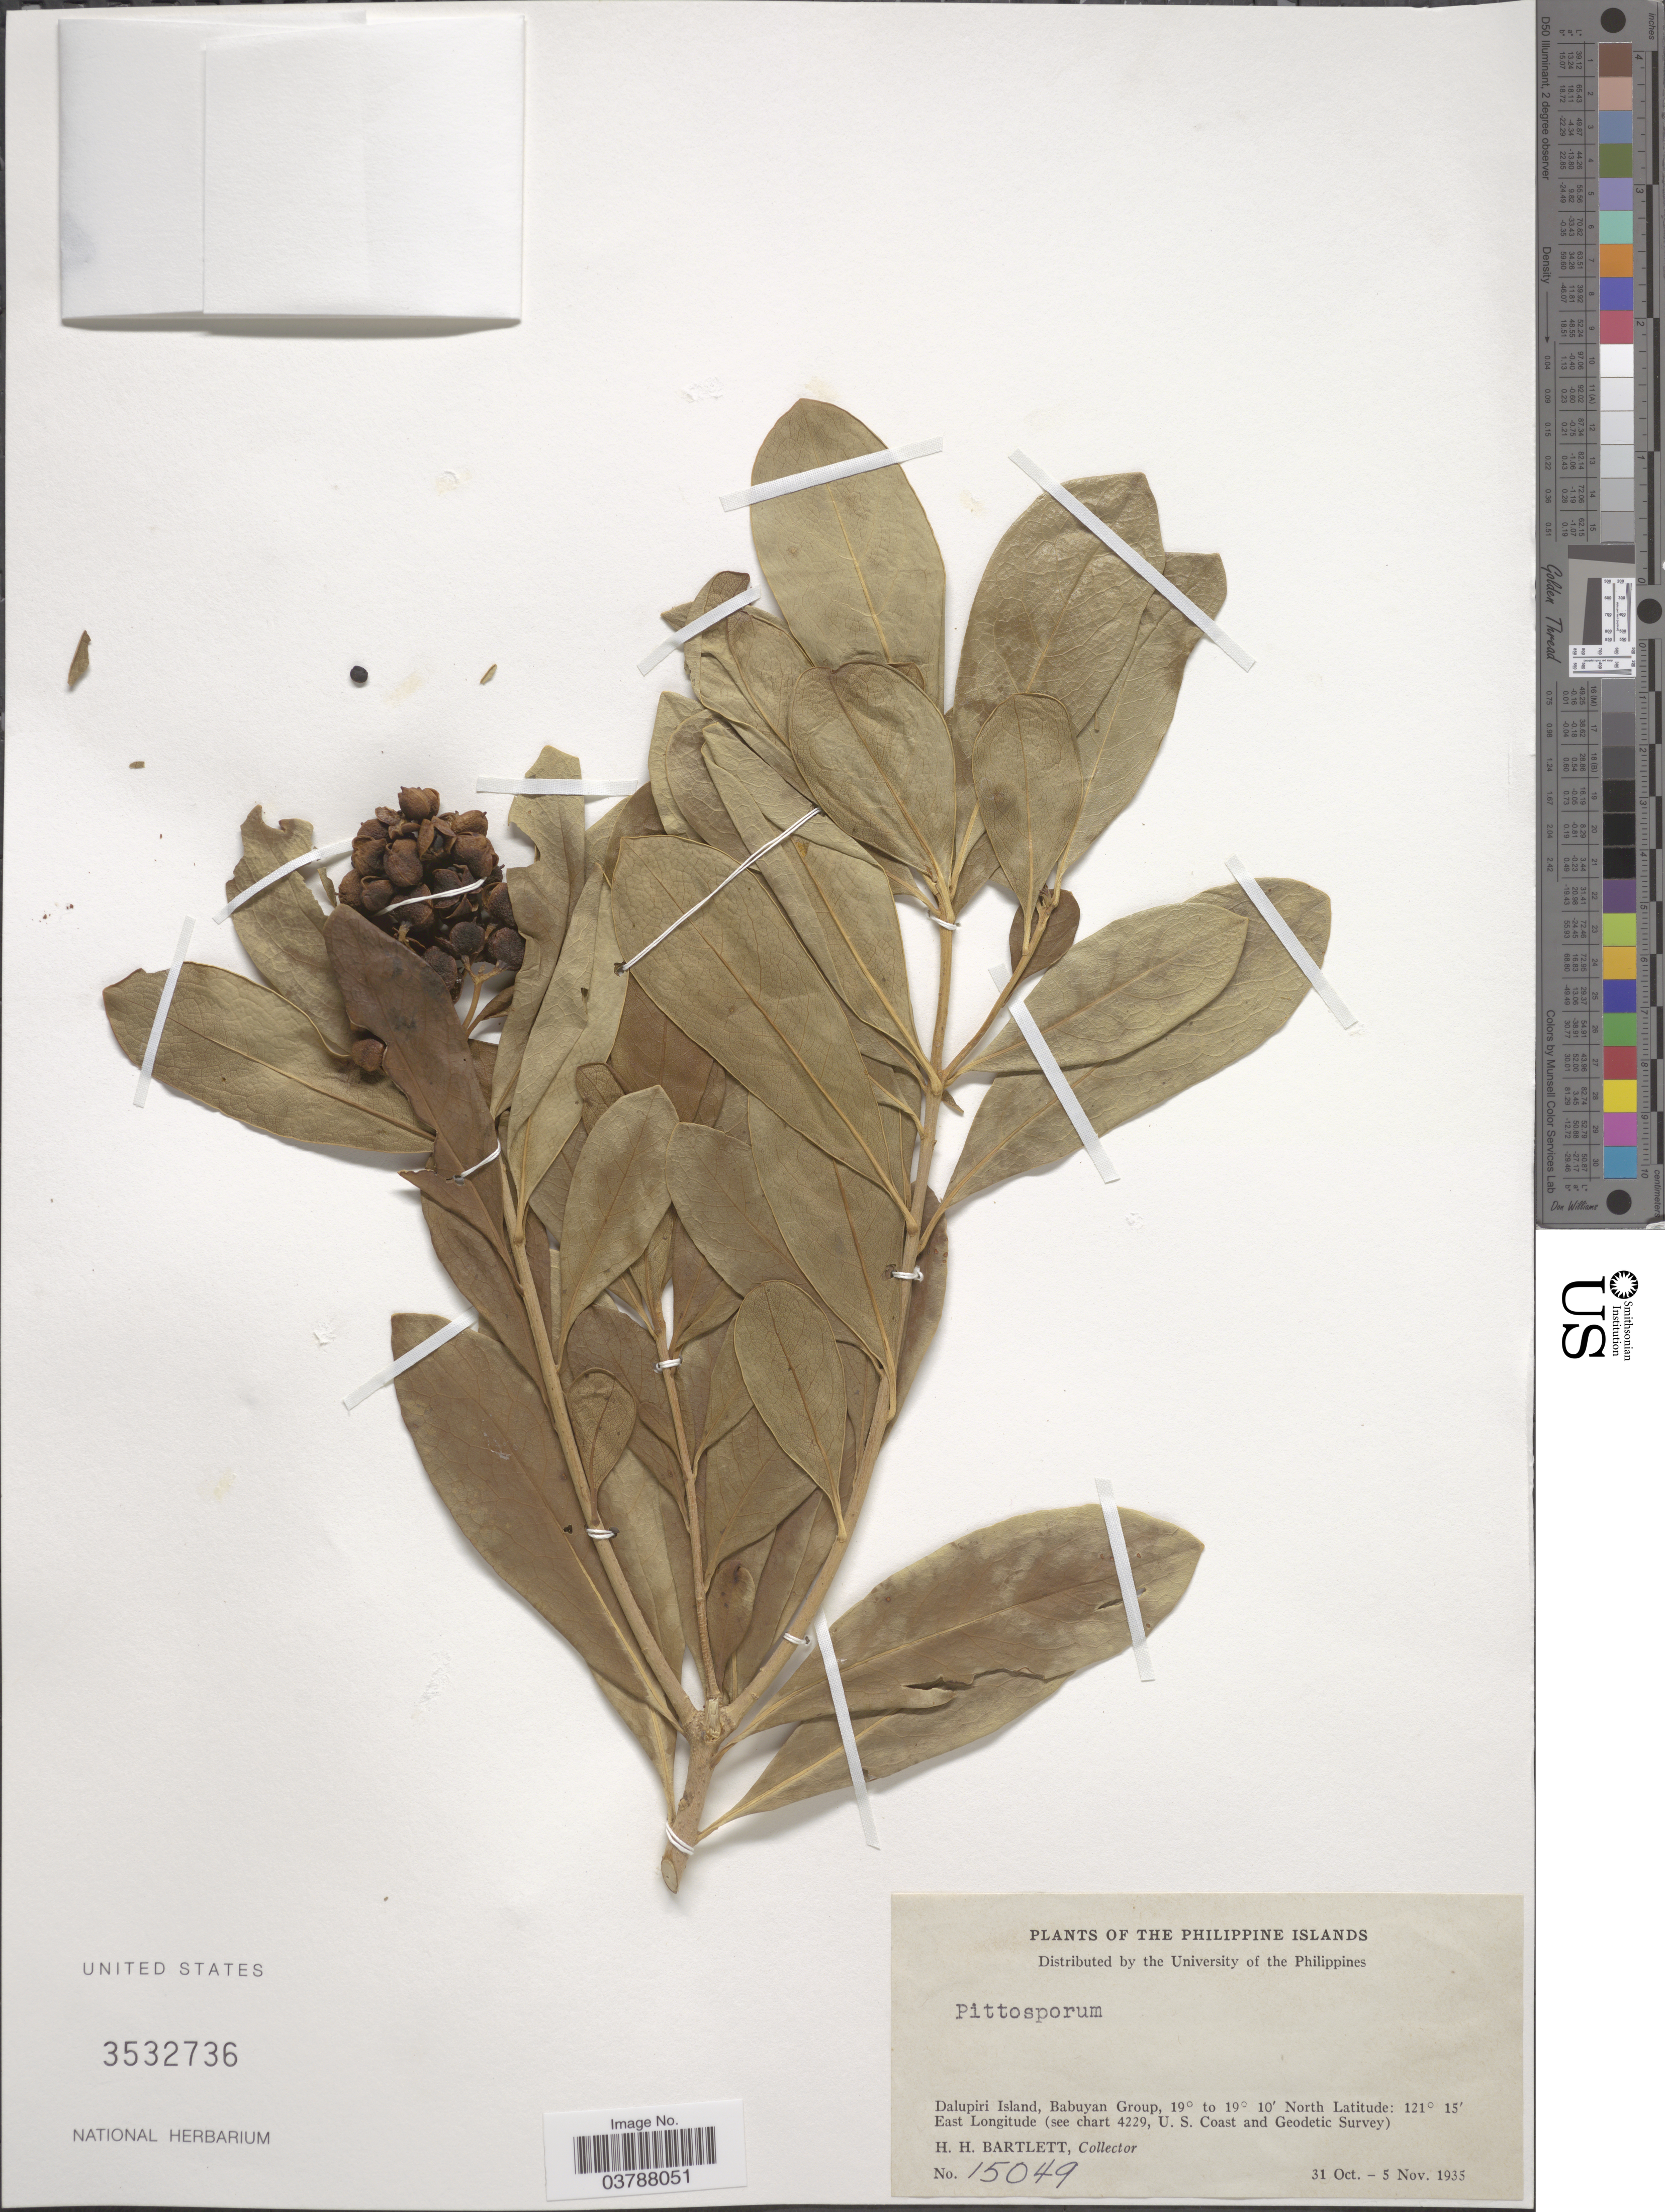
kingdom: Plantae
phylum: Tracheophyta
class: Magnoliopsida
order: Apiales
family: Pittosporaceae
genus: Pittosporum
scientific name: Pittosporum sp.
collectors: H. H. Bartlett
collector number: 15049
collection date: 1935-10-31/1935-11-05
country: Philippines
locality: The Philippine Islands. Dalupiri Island, Babuyan Group.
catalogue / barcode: US 3532736